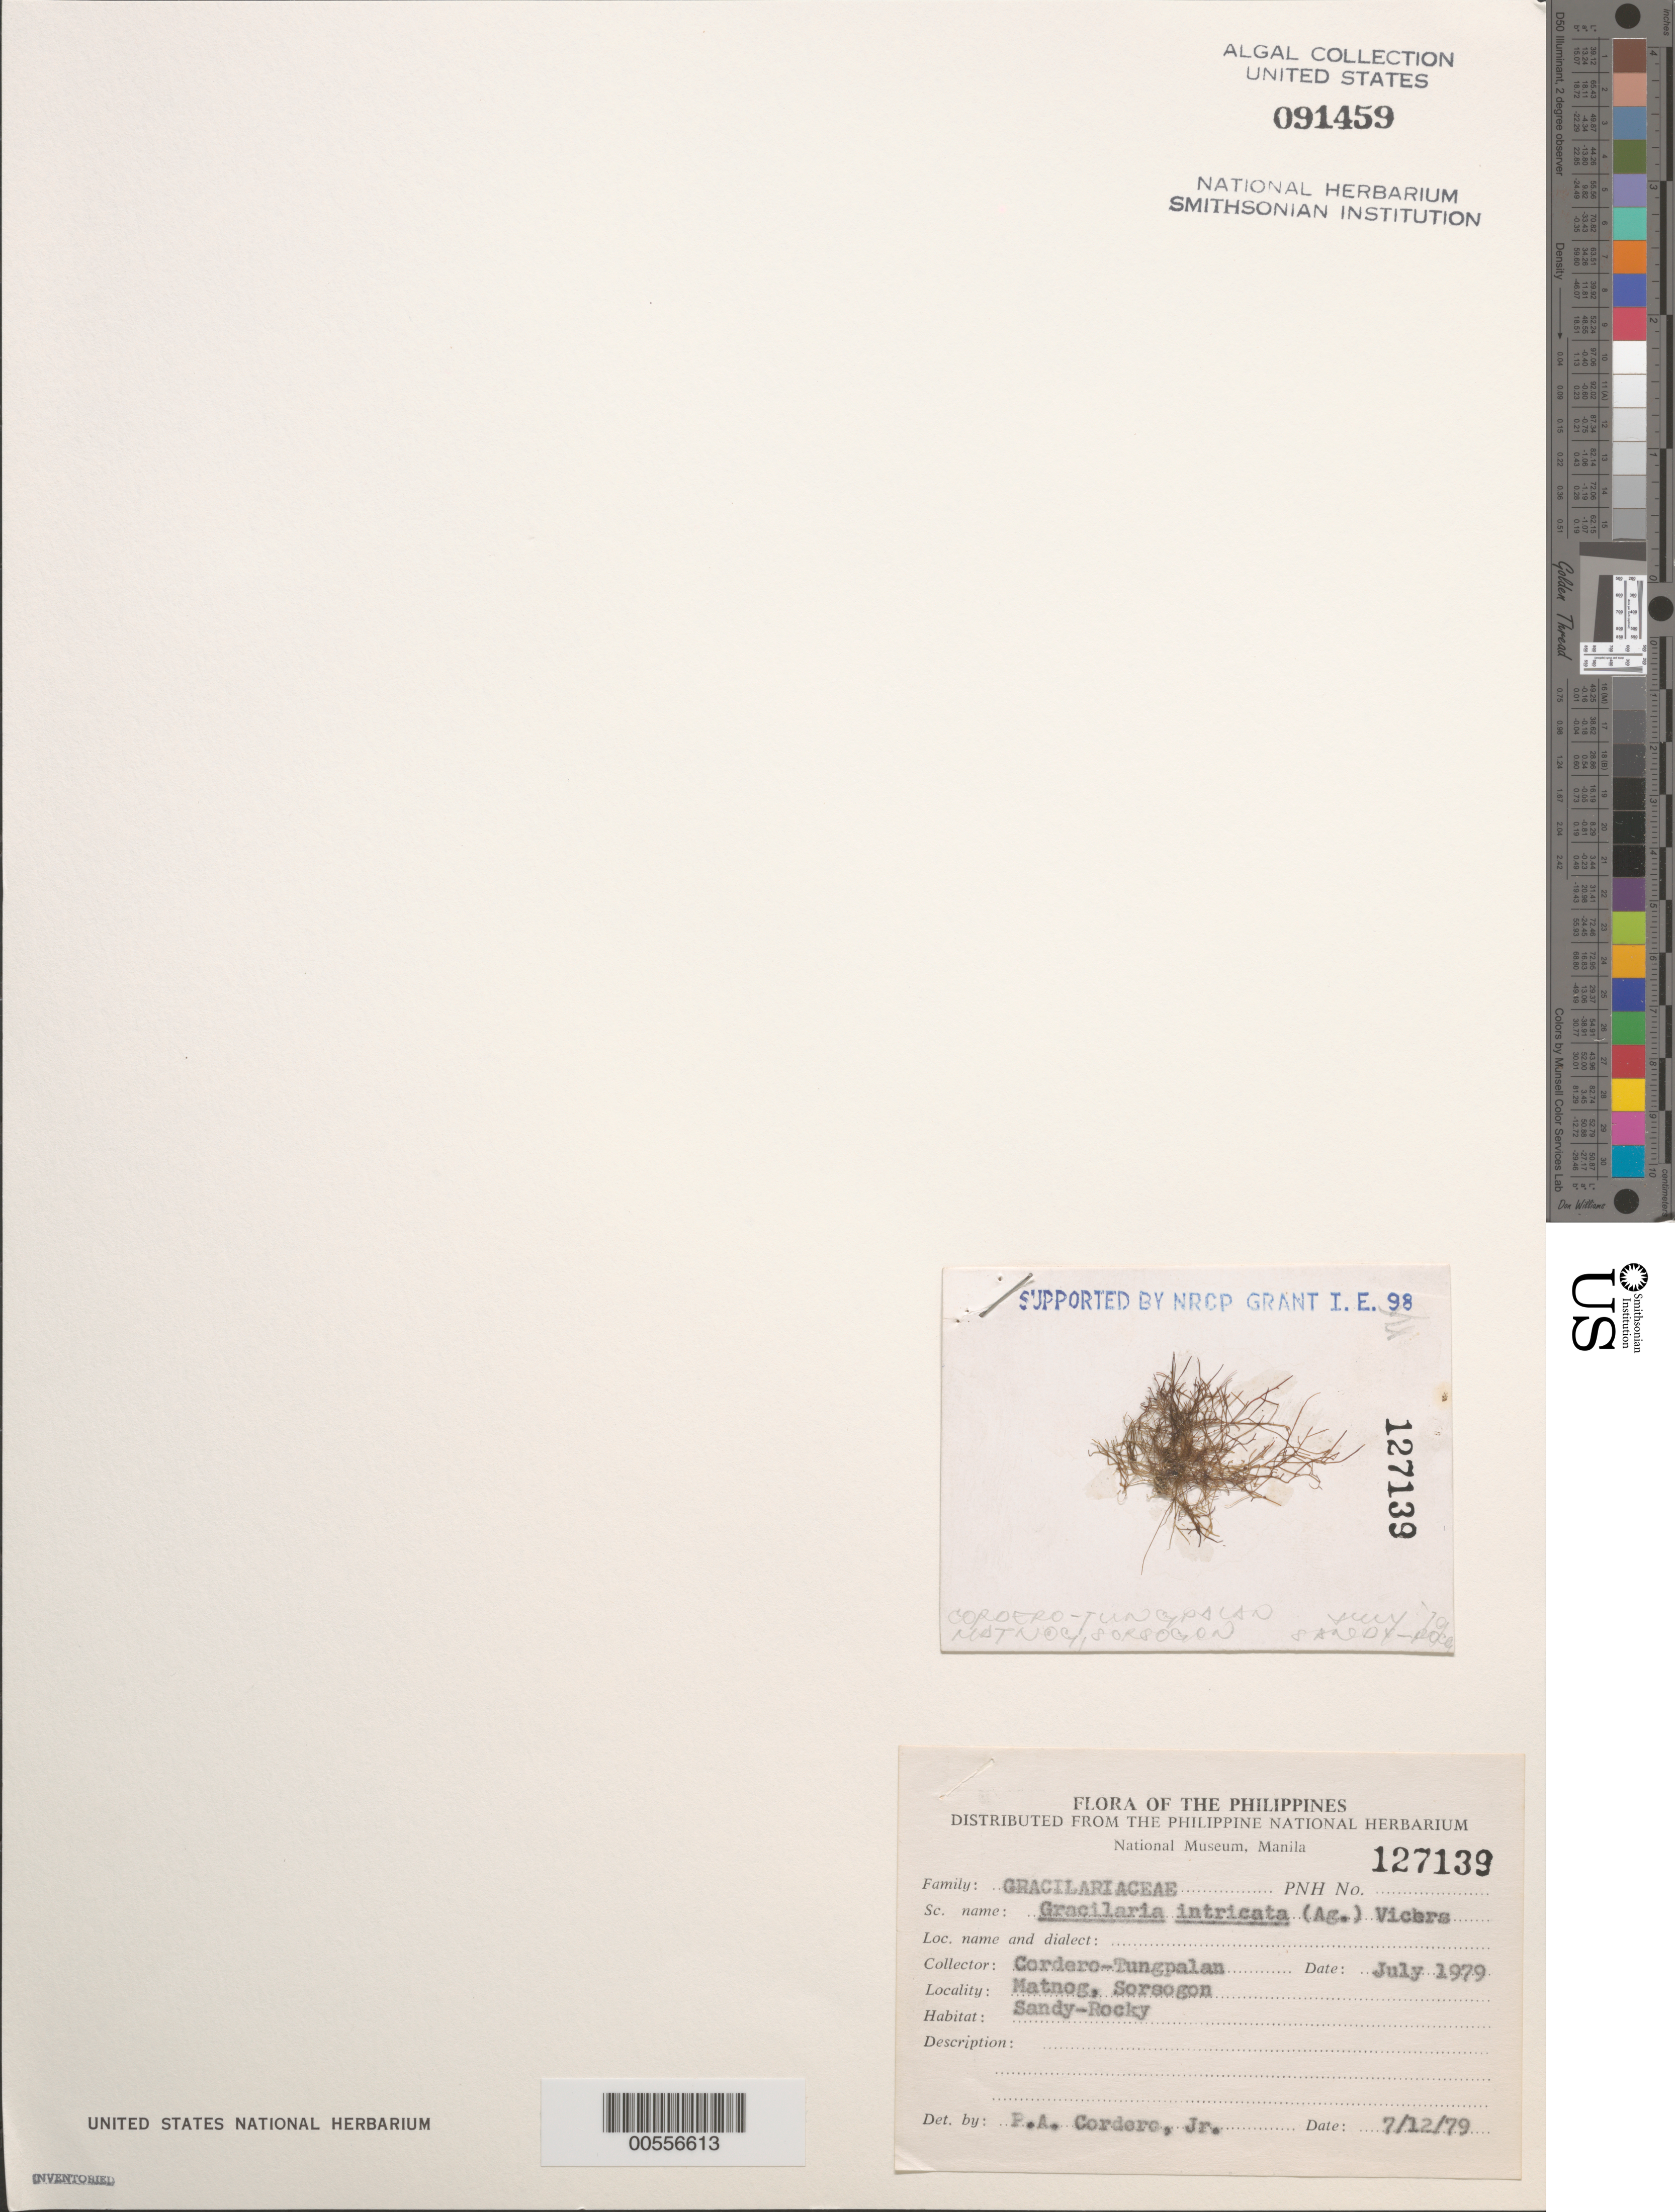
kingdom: Plantae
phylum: Rhodophyta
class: Florideophyceae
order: Gracilariales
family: Gracilariaceae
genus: Gracilaria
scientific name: Gracilaria intricata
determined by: Cordero, P. A., Jr.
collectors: P. A. Cordero & A. Tungpalan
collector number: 127139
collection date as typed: Jul 1979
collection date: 1979-07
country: Philippines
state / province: Bicol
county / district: Sorsogon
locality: Matnog, Sorsogon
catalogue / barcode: US 91459